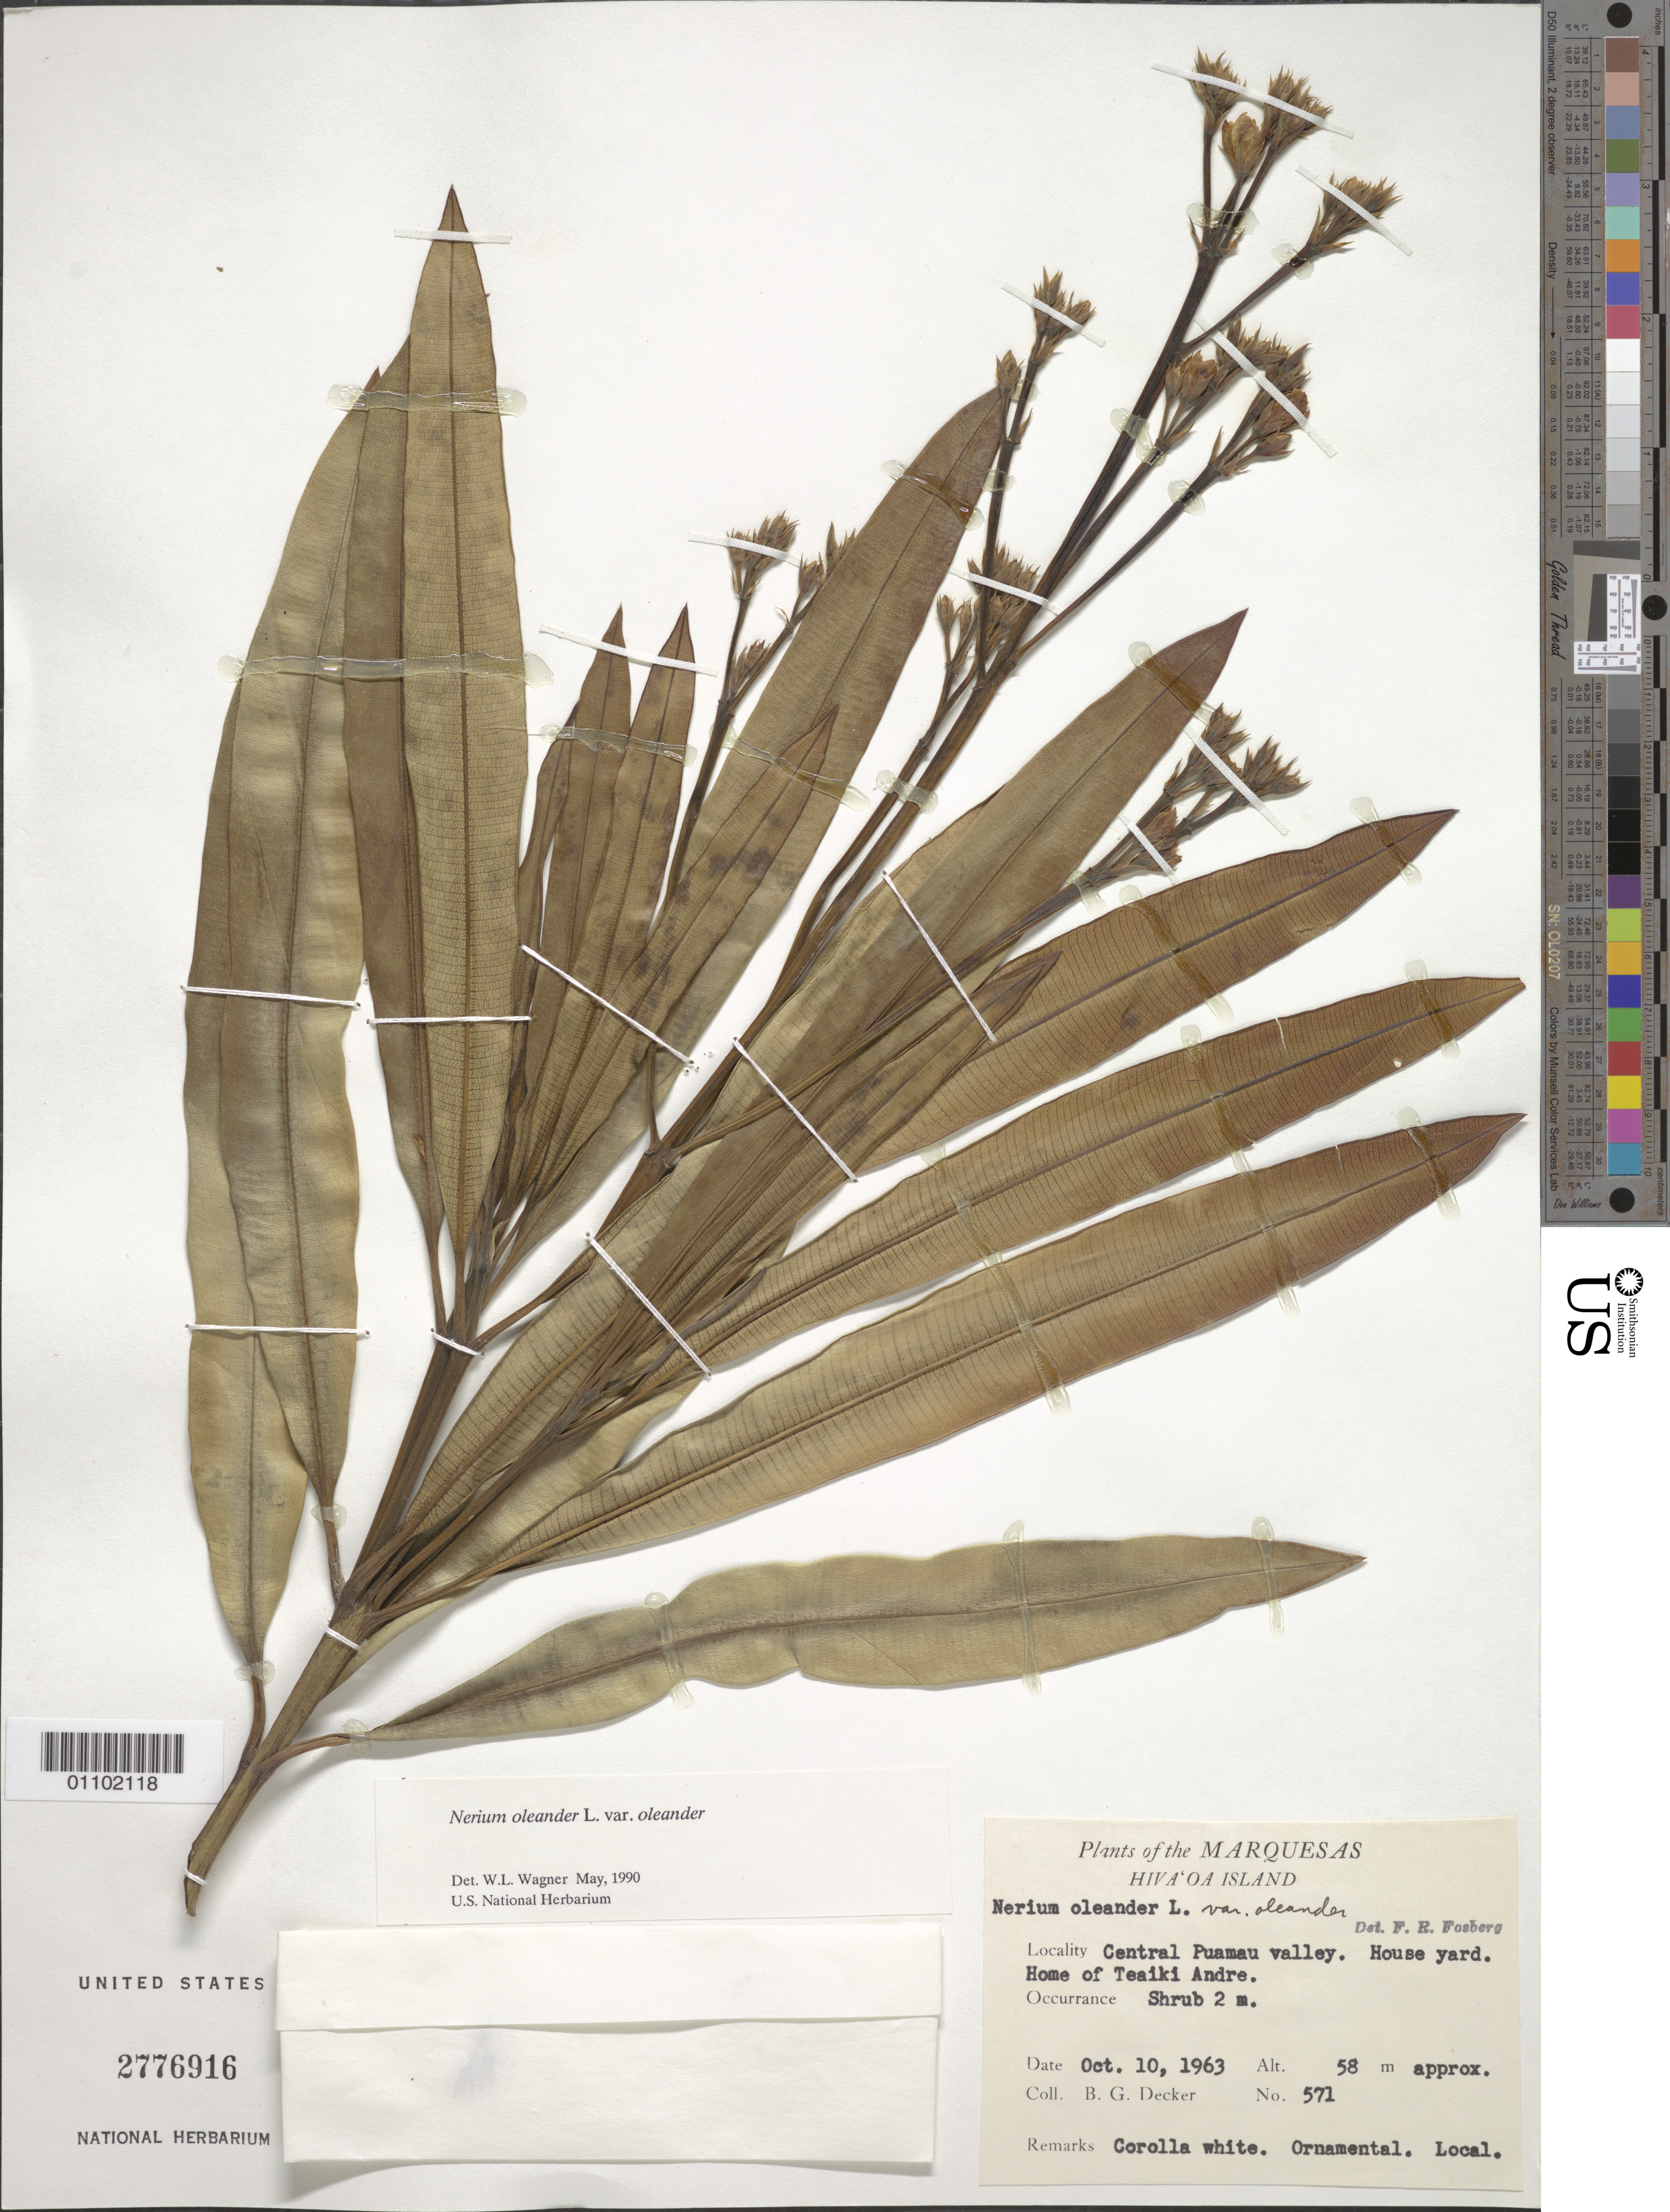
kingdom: Plantae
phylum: Tracheophyta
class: Magnoliopsida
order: Gentianales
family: Apocynaceae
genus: Nerium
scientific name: Nerium oleander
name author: L.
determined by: Wagner, W. L., (BOT), Smithsonian Institution - National Museum of Natural History (UNITED STATES)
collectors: B. G. Decker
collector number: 571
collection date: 1963-10-10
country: French Polynesia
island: Hiva Oa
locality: central Puamau Valley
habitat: House yard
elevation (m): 58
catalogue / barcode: US 2776916